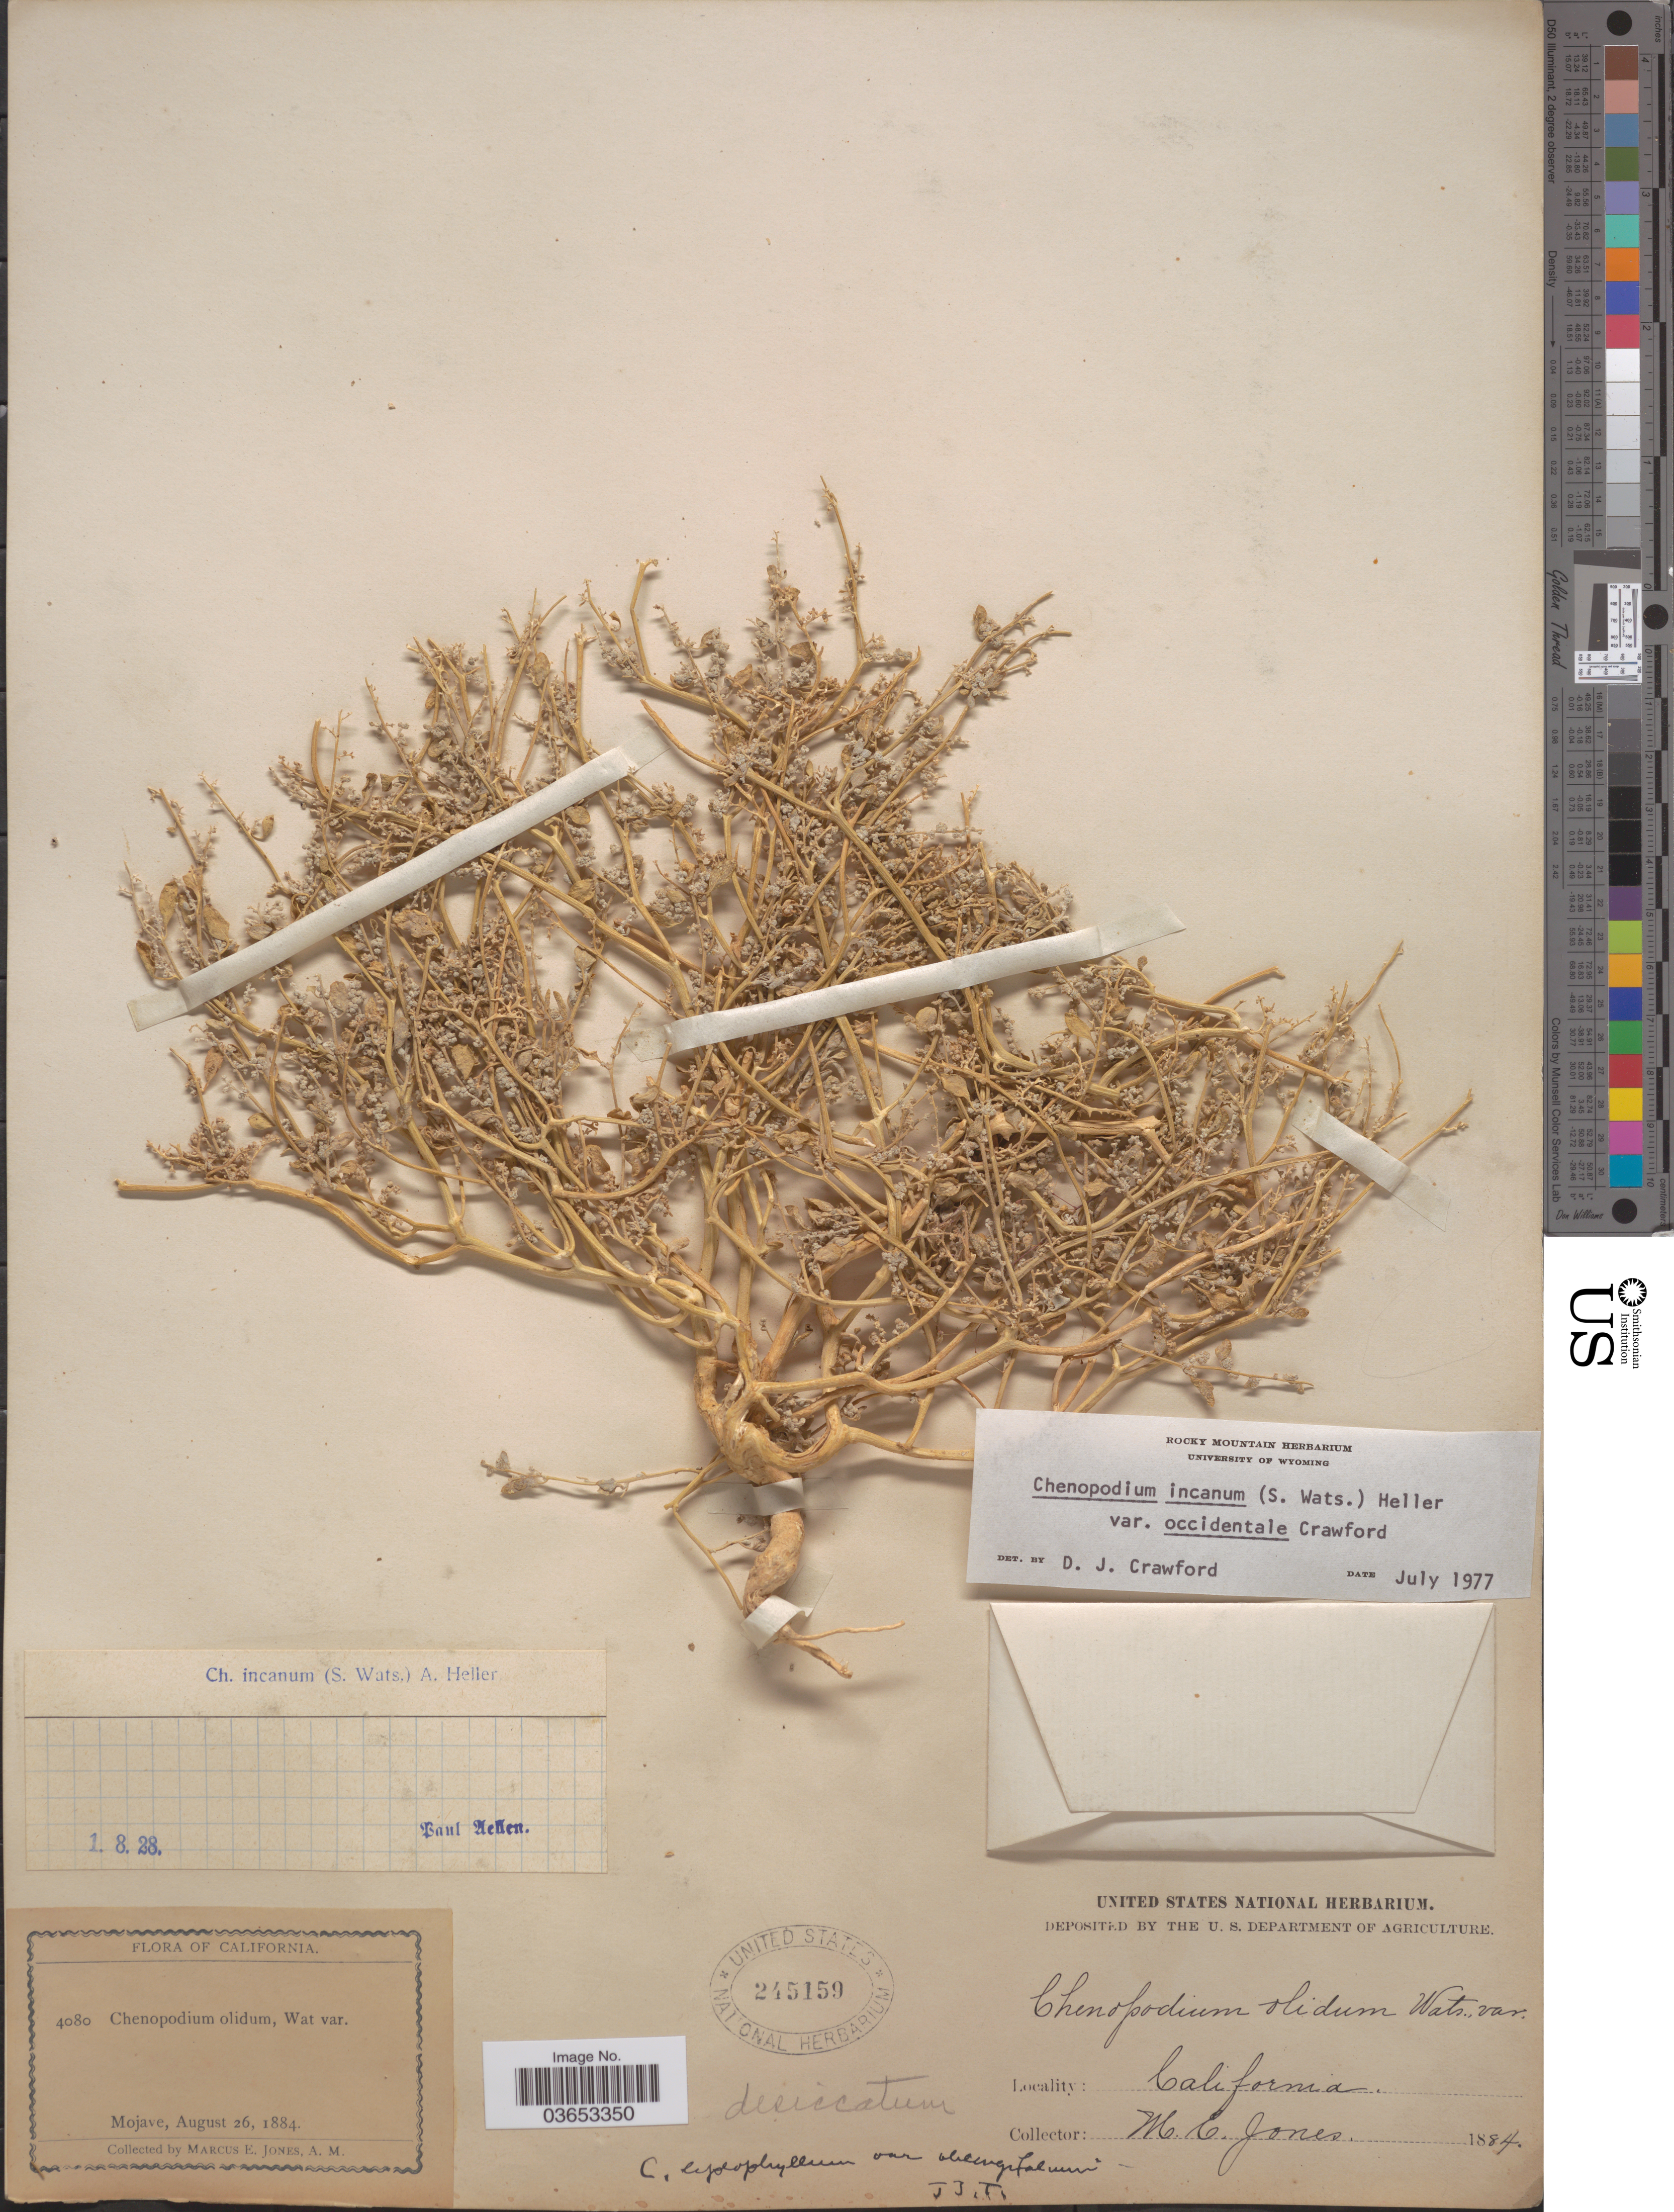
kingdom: Plantae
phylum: Tracheophyta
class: Magnoliopsida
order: Caryophyllales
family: Amaranthaceae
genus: Chenopodium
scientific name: Chenopodium incanum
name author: (S. Watson) A. Heller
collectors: M. E. Jones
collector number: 4080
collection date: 1884-08-26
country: United States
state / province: California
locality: Mojave.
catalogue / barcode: US 245159